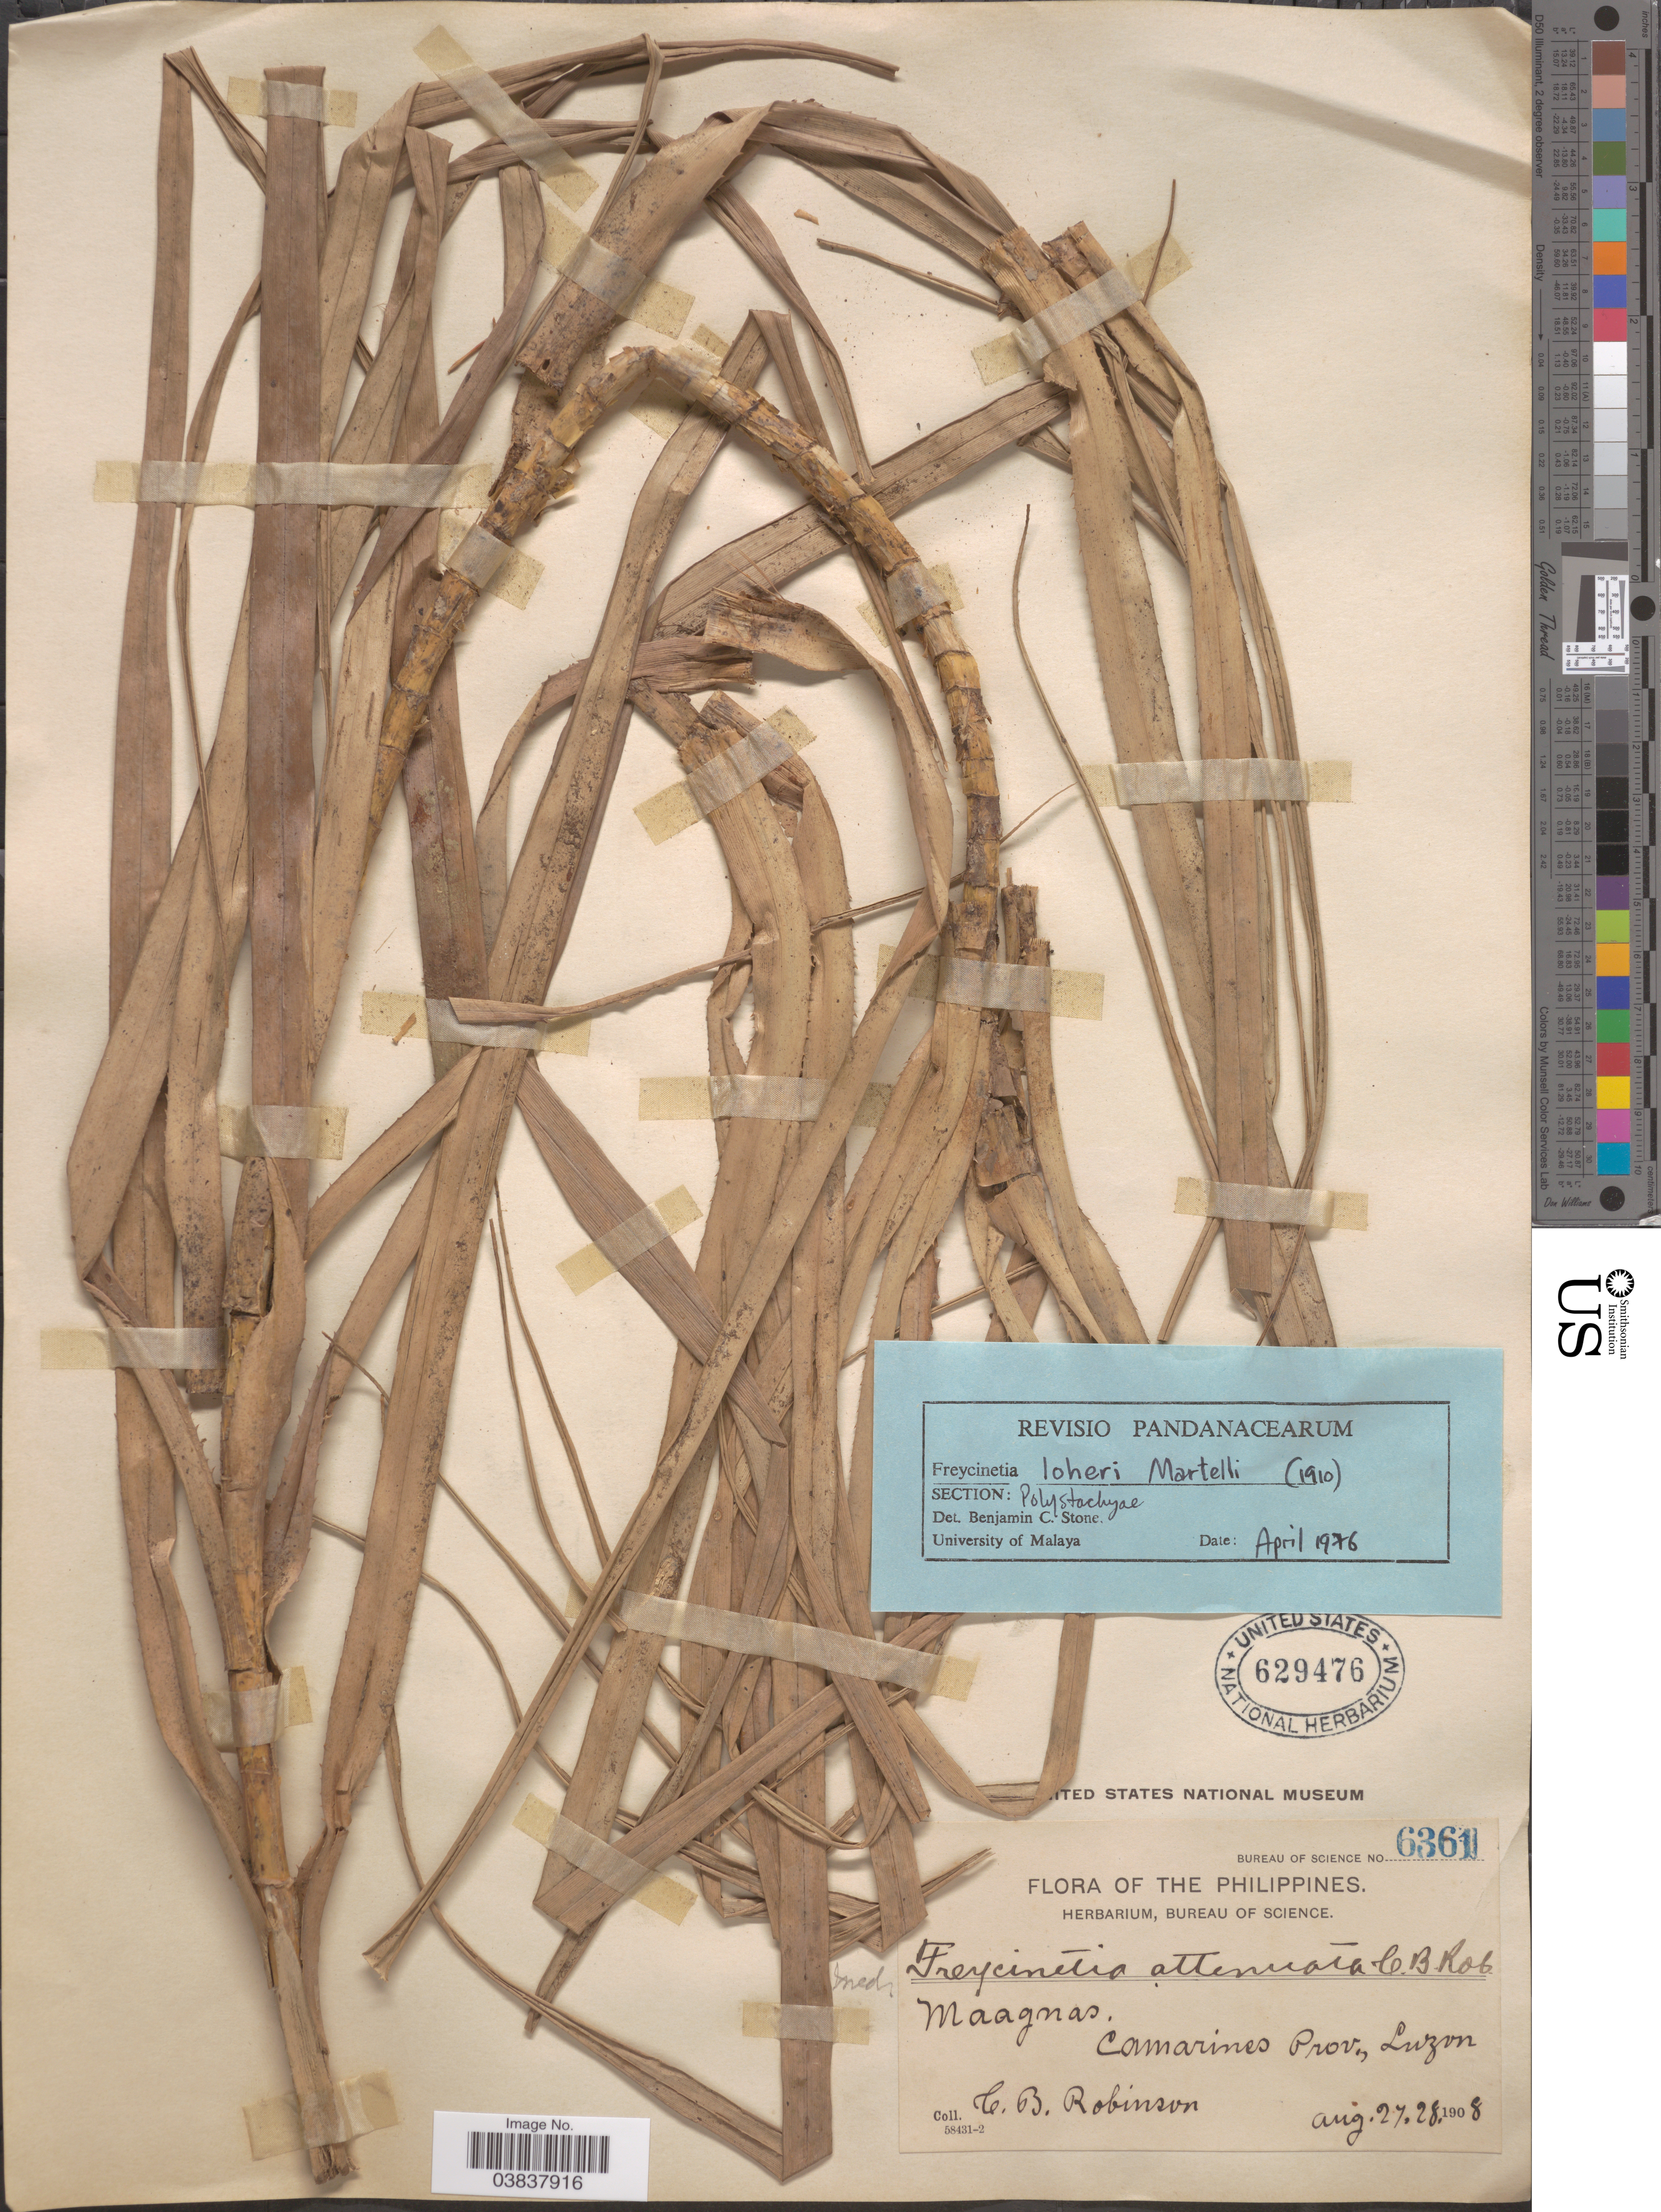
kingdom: Plantae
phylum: Tracheophyta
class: Liliopsida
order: Pandanales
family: Pandanaceae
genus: Freycinetia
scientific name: Freycinetia loheri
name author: Martelli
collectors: C. Robinson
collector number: Bureau of Science 6361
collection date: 1908-08-27/1908-08-28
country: Philippines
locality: Maagnas, Camarines Prov., Luzon.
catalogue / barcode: US 629476